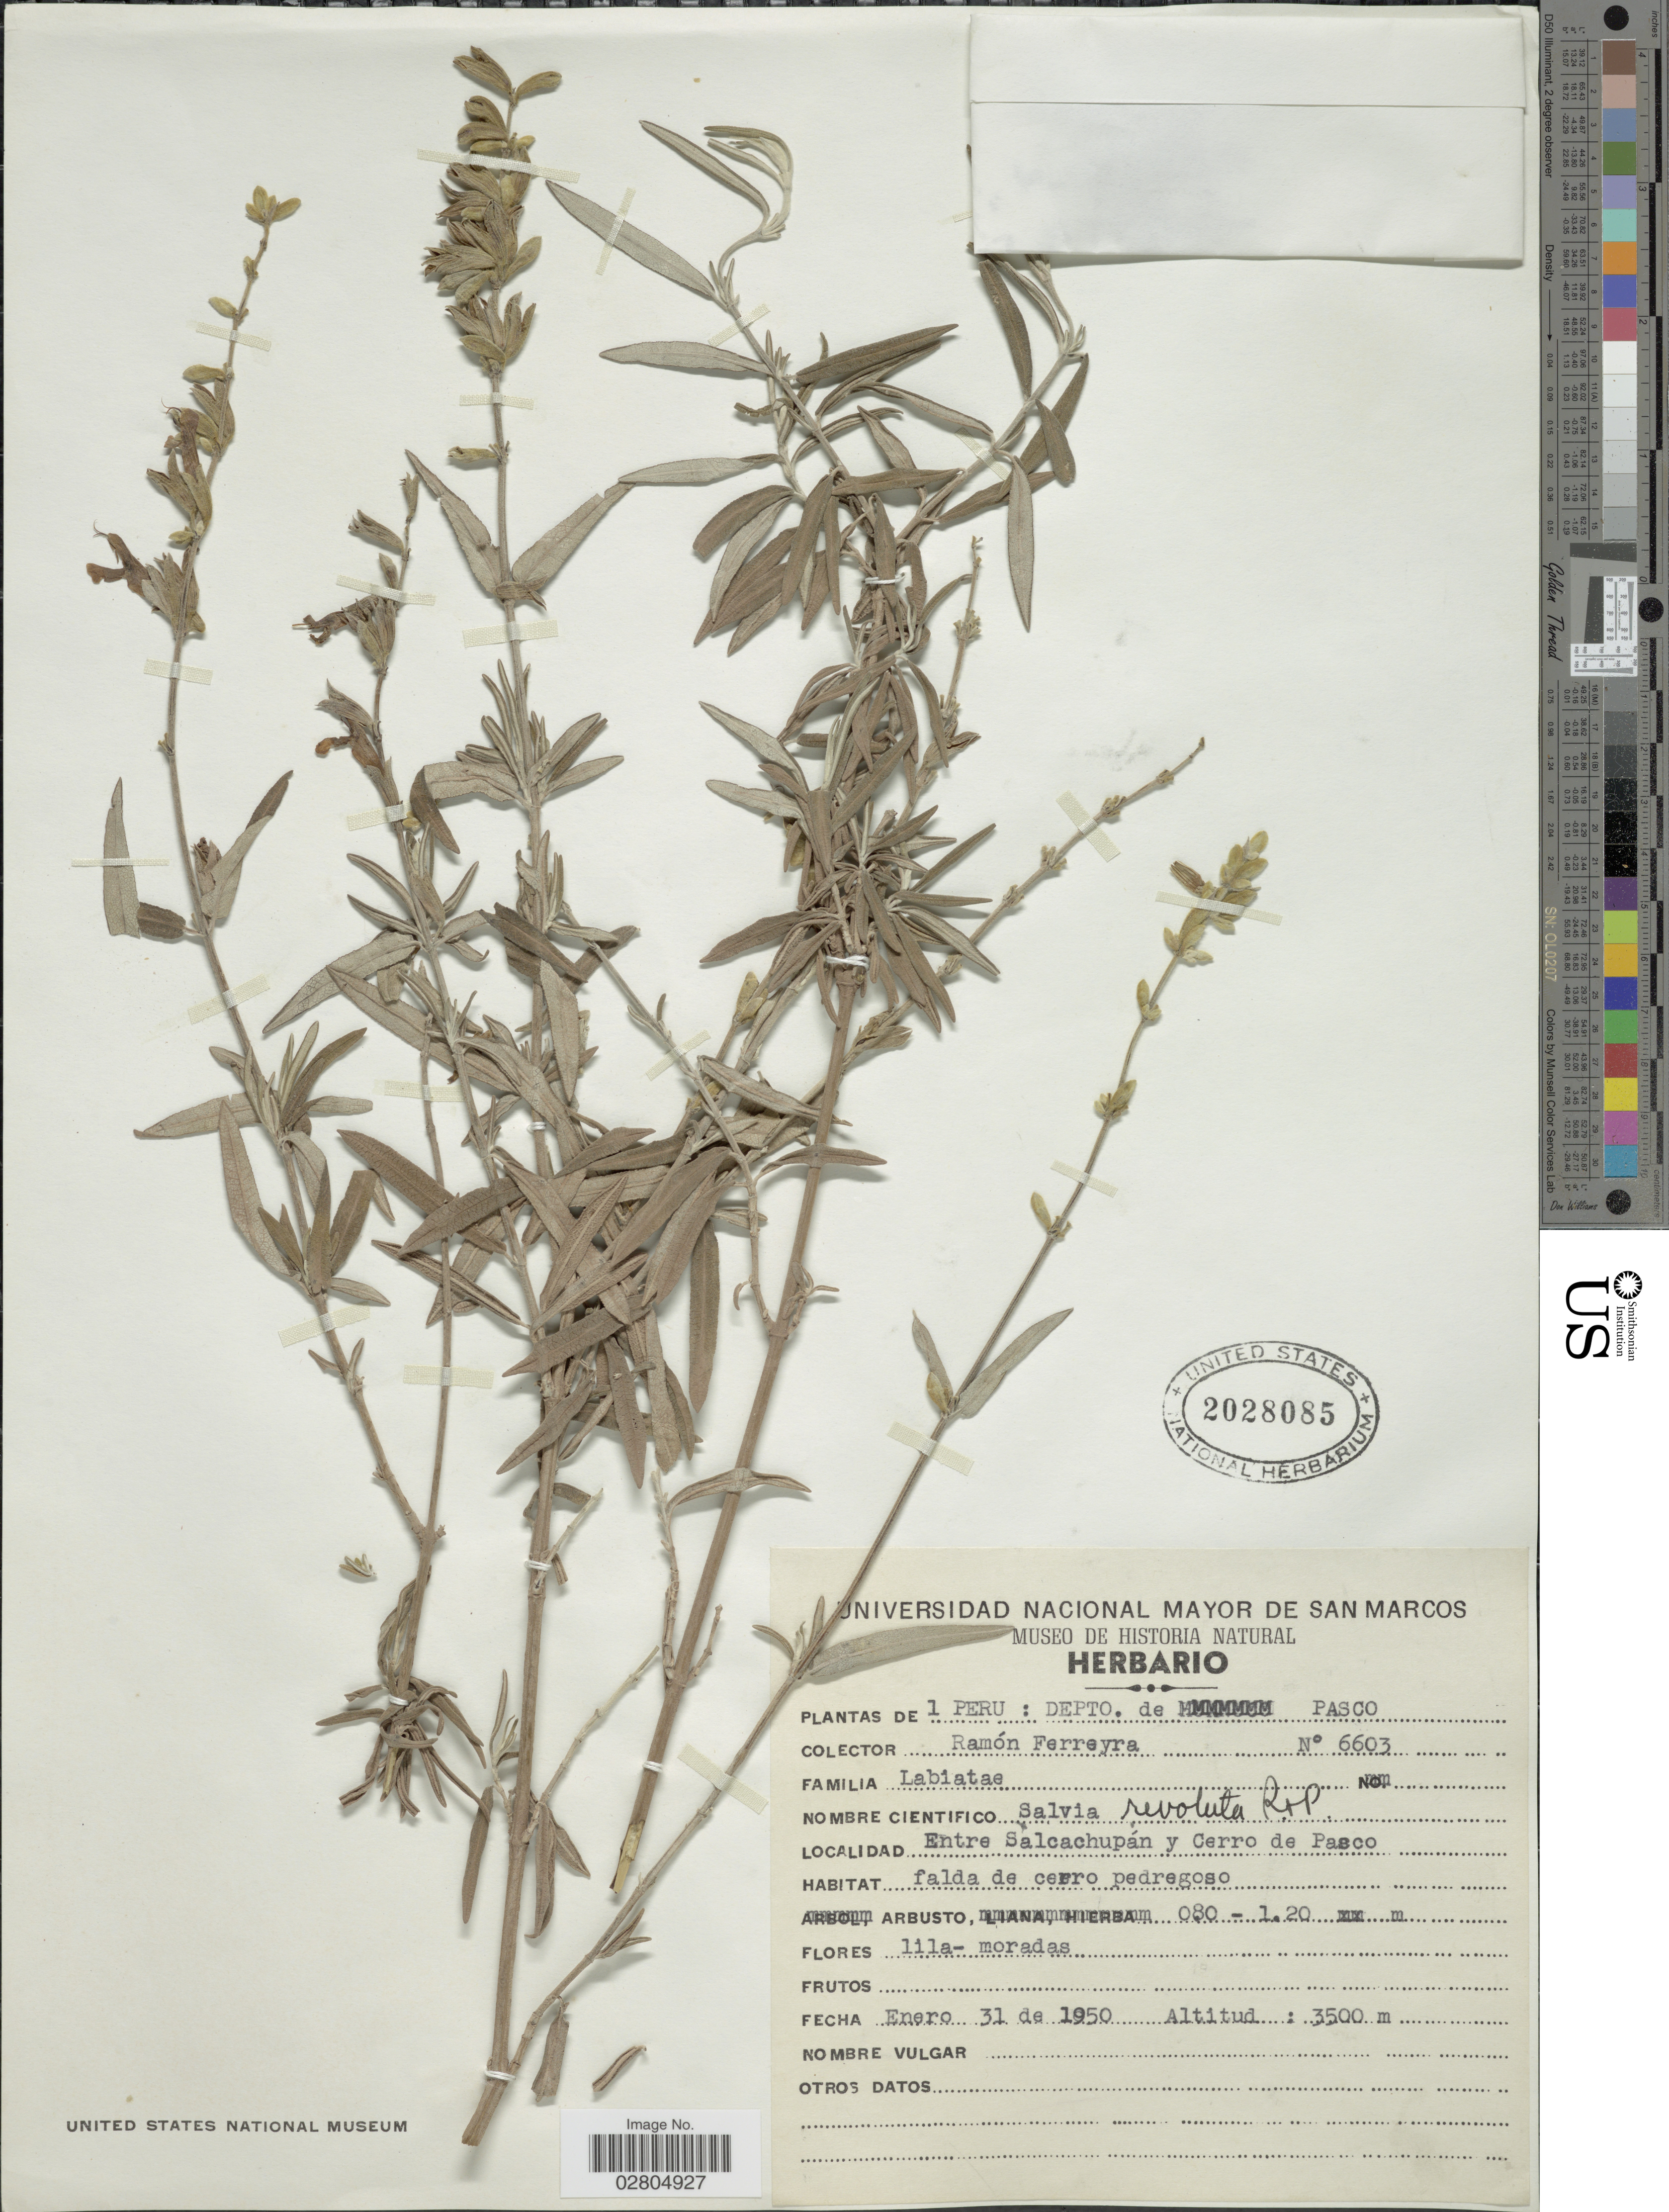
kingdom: Plantae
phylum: Tracheophyta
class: Magnoliopsida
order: Lamiales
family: Lamiaceae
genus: Salvia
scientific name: Salvia revoluta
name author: Ruiz & Pav.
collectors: R. A. Ferreyra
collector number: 6603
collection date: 1950-01-31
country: Peru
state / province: Pasco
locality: Depto. de Pasco. Entre Salcachupán y Cerro de Pasco.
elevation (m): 3500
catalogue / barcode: US 2028085